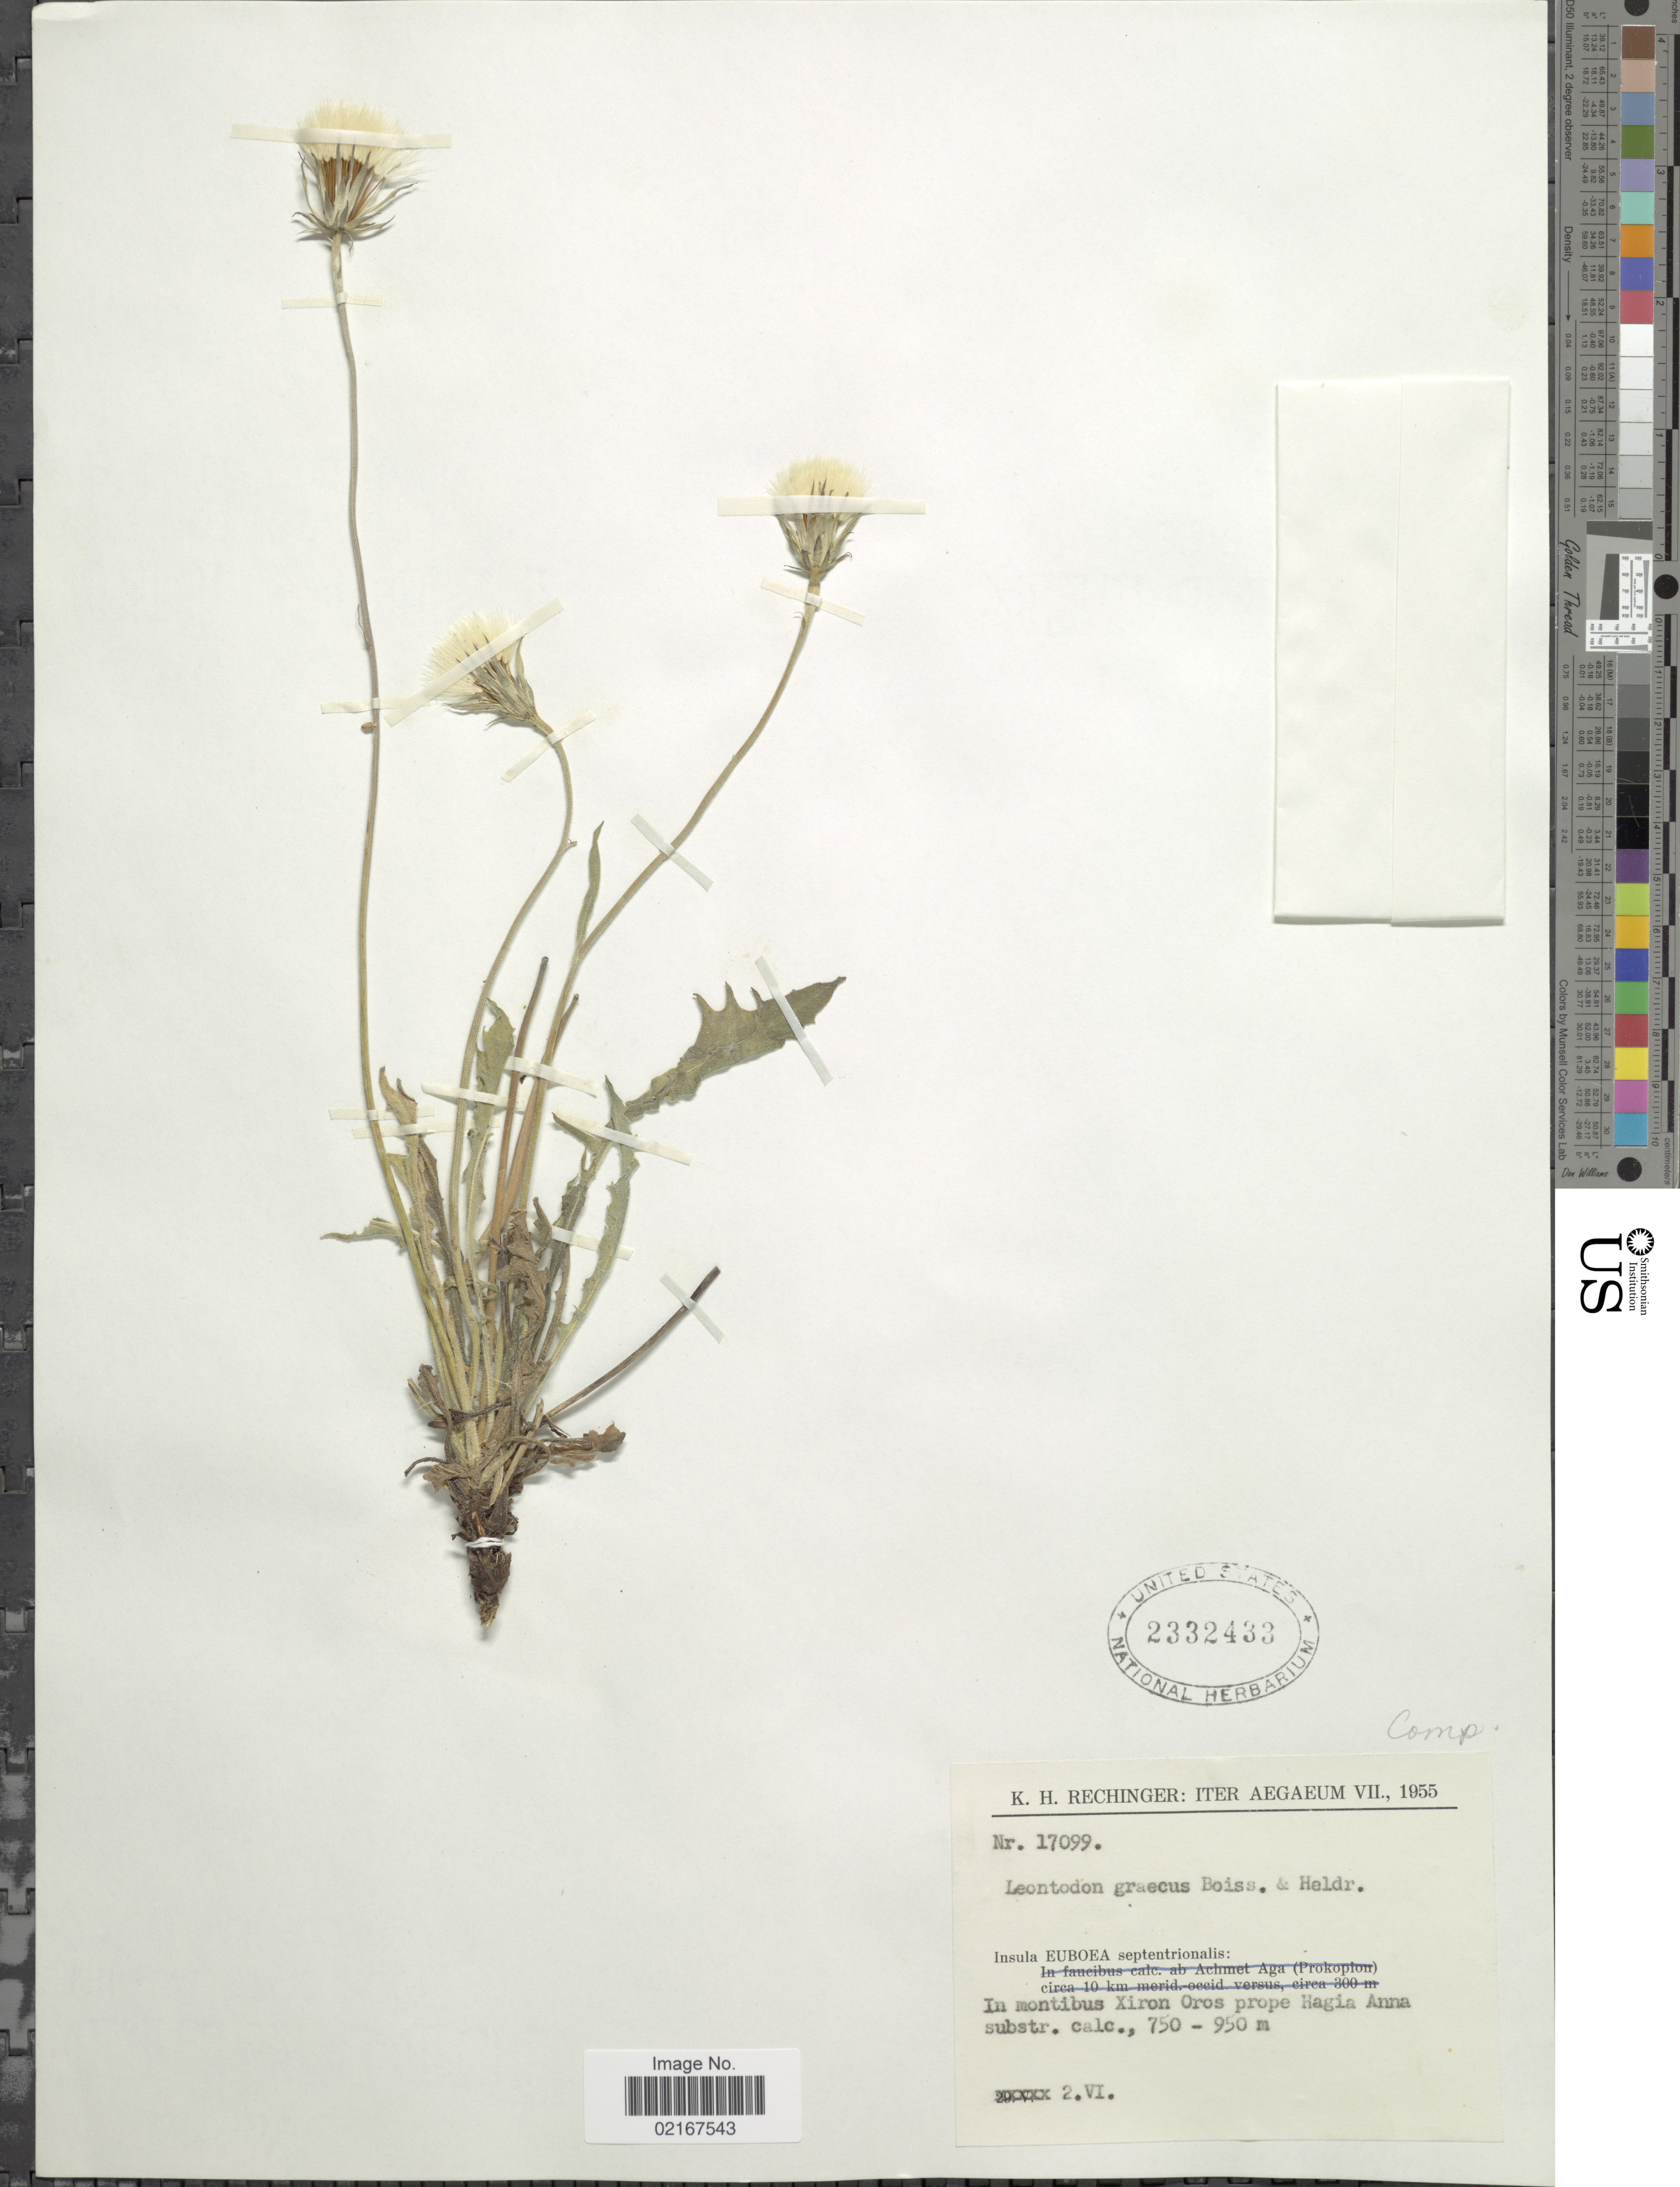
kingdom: Plantae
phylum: Tracheophyta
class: Magnoliopsida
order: Asterales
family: Asteraceae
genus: Leontodon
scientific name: Leontodon graecus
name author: Boiss. & Heldr.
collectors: K. H. Rechinger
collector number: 17099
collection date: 1955-06-04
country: Greece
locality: Aegaeum, insula Euboea septentrionalis, montibus Xiron Oros prope Hagia Anna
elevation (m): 750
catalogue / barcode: US 2332433